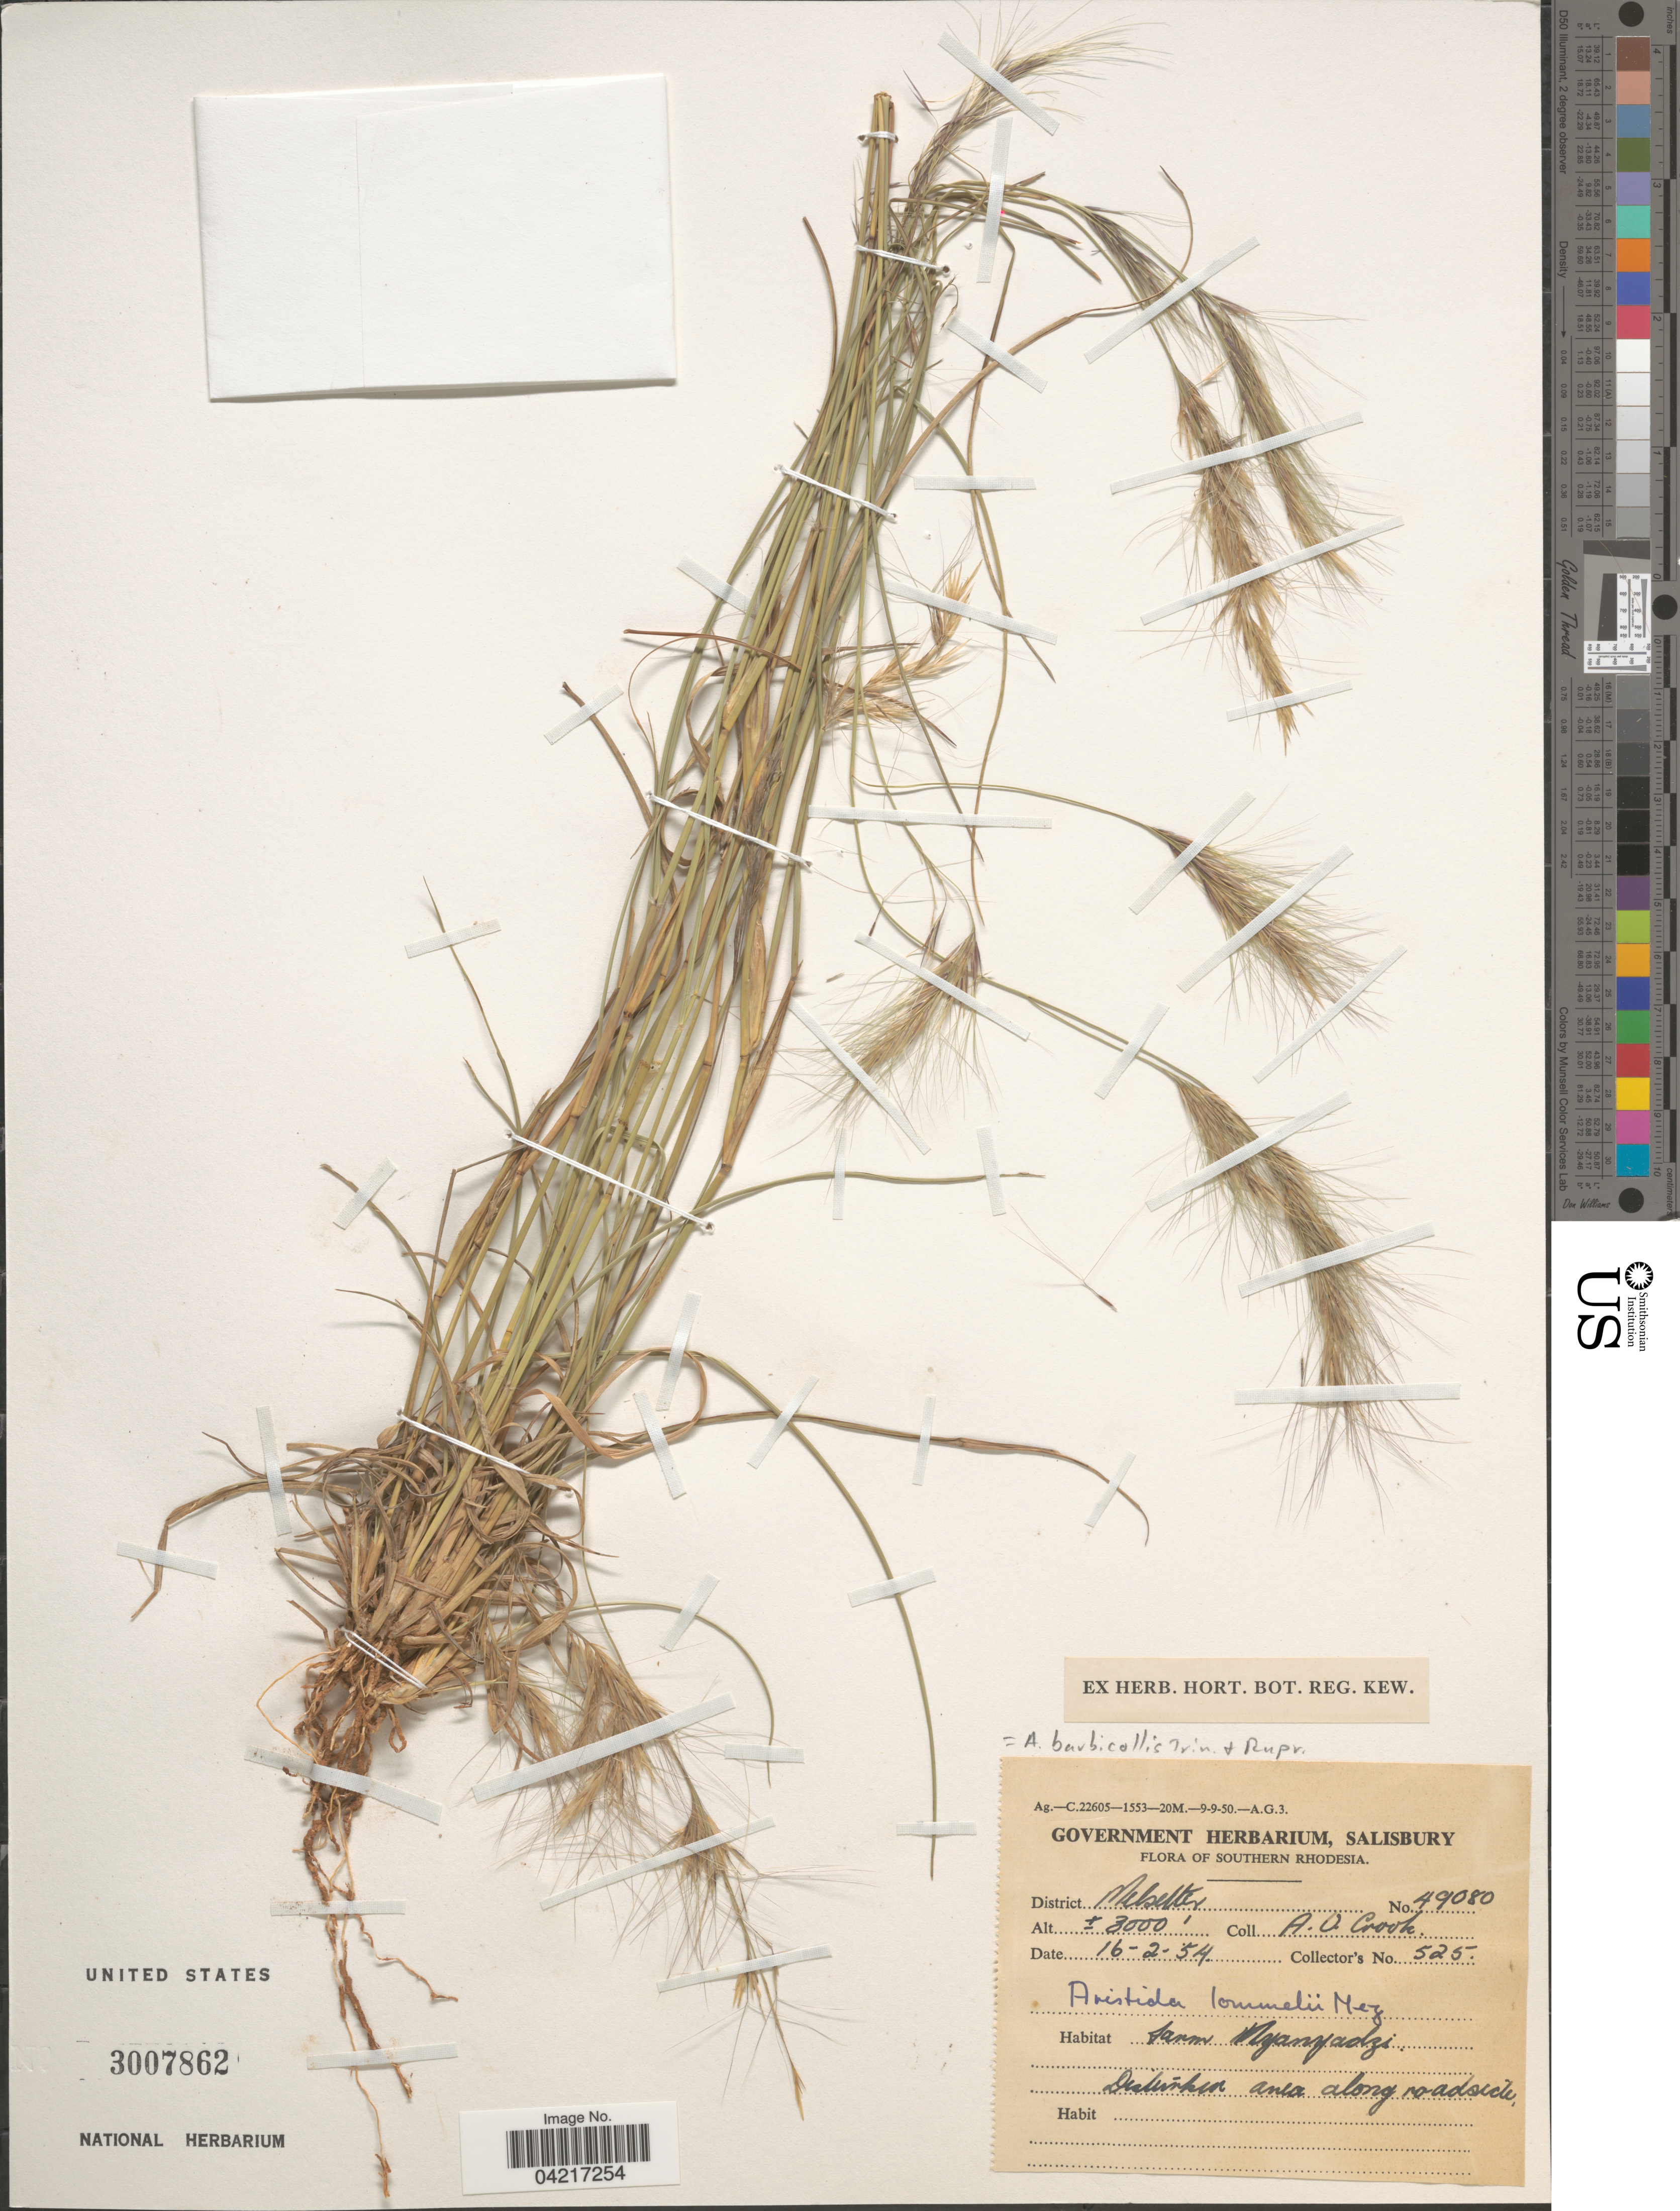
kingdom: Plantae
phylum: Tracheophyta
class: Liliopsida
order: Poales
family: Poaceae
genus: Aristida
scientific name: Aristida barbicollis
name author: Trin. & Rupr.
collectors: A. Crook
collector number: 525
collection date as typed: Transcribed d/m/y: 16/2/54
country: Zimbabwe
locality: Southern Rhodesia. District Melsetter. Farm Nyanyadzi.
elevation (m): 914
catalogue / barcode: US 3007862